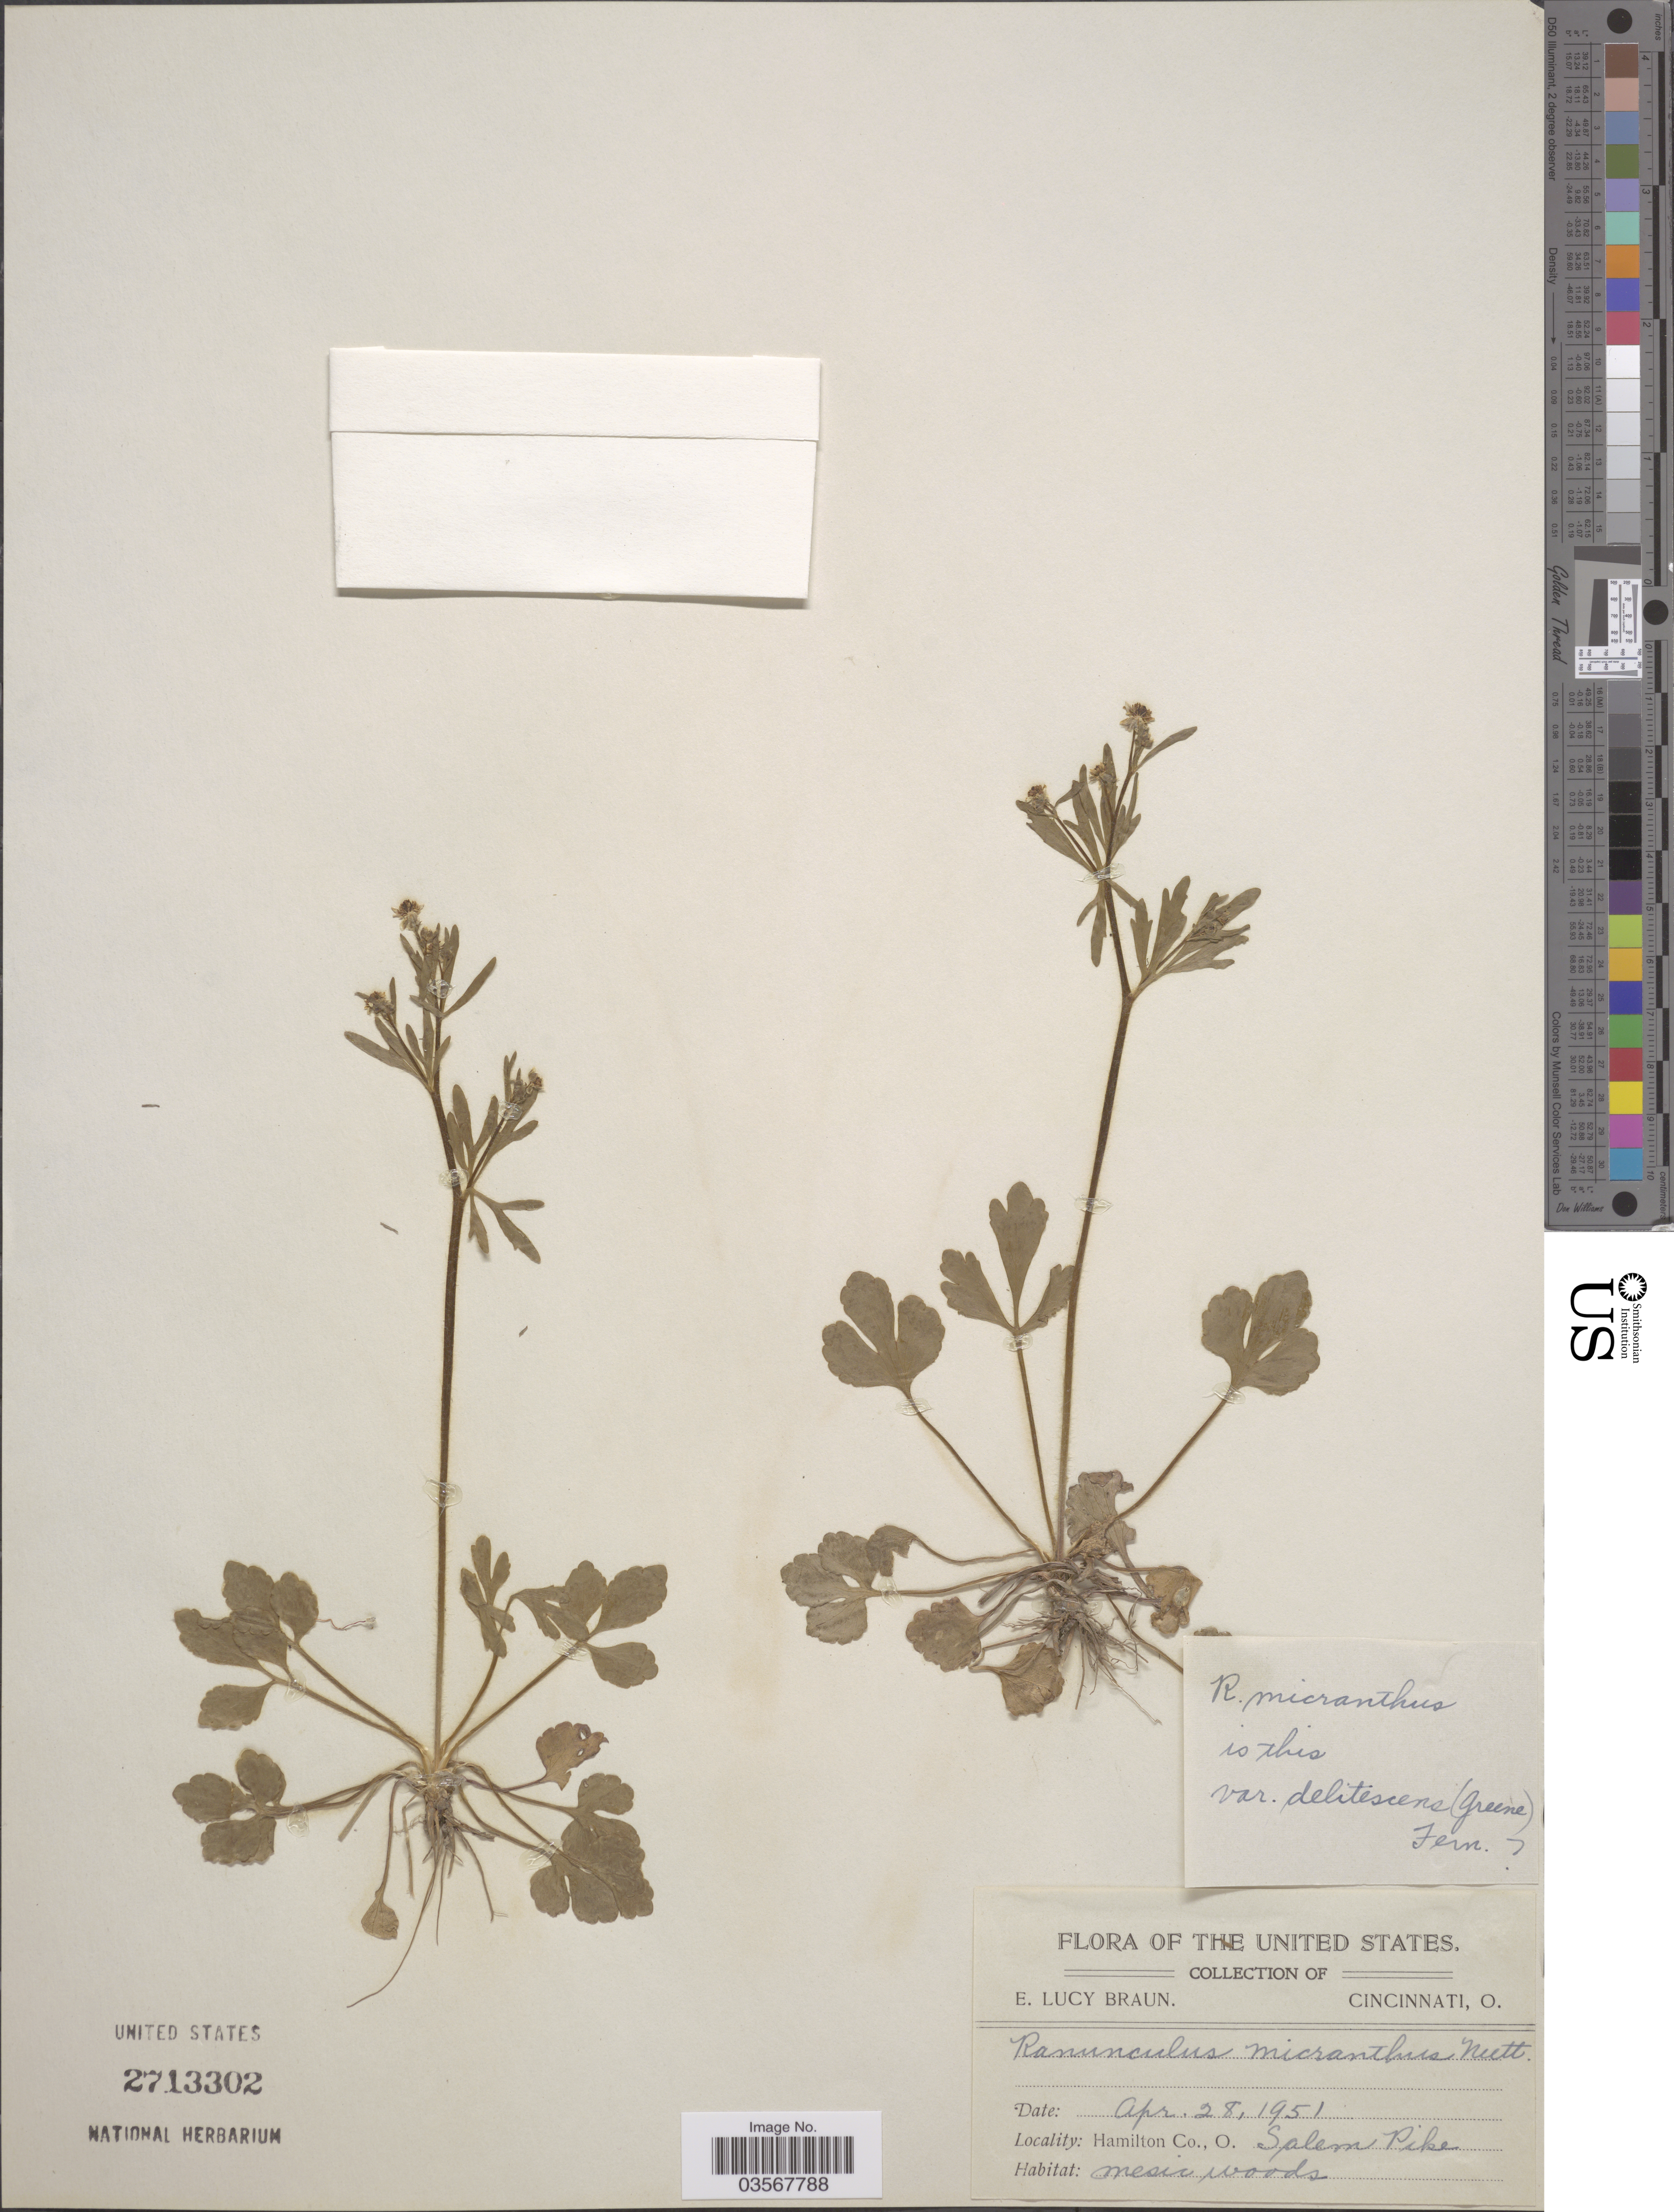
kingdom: Plantae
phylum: Tracheophyta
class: Magnoliopsida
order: Ranunculales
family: Ranunculaceae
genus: Ranunculus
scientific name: Ranunculus micranthus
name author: Nutt.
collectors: E. L. Braun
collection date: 1951-04-28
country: United States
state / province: Ohio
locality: Hamilton Co. Salem Pike.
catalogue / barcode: US 2713302